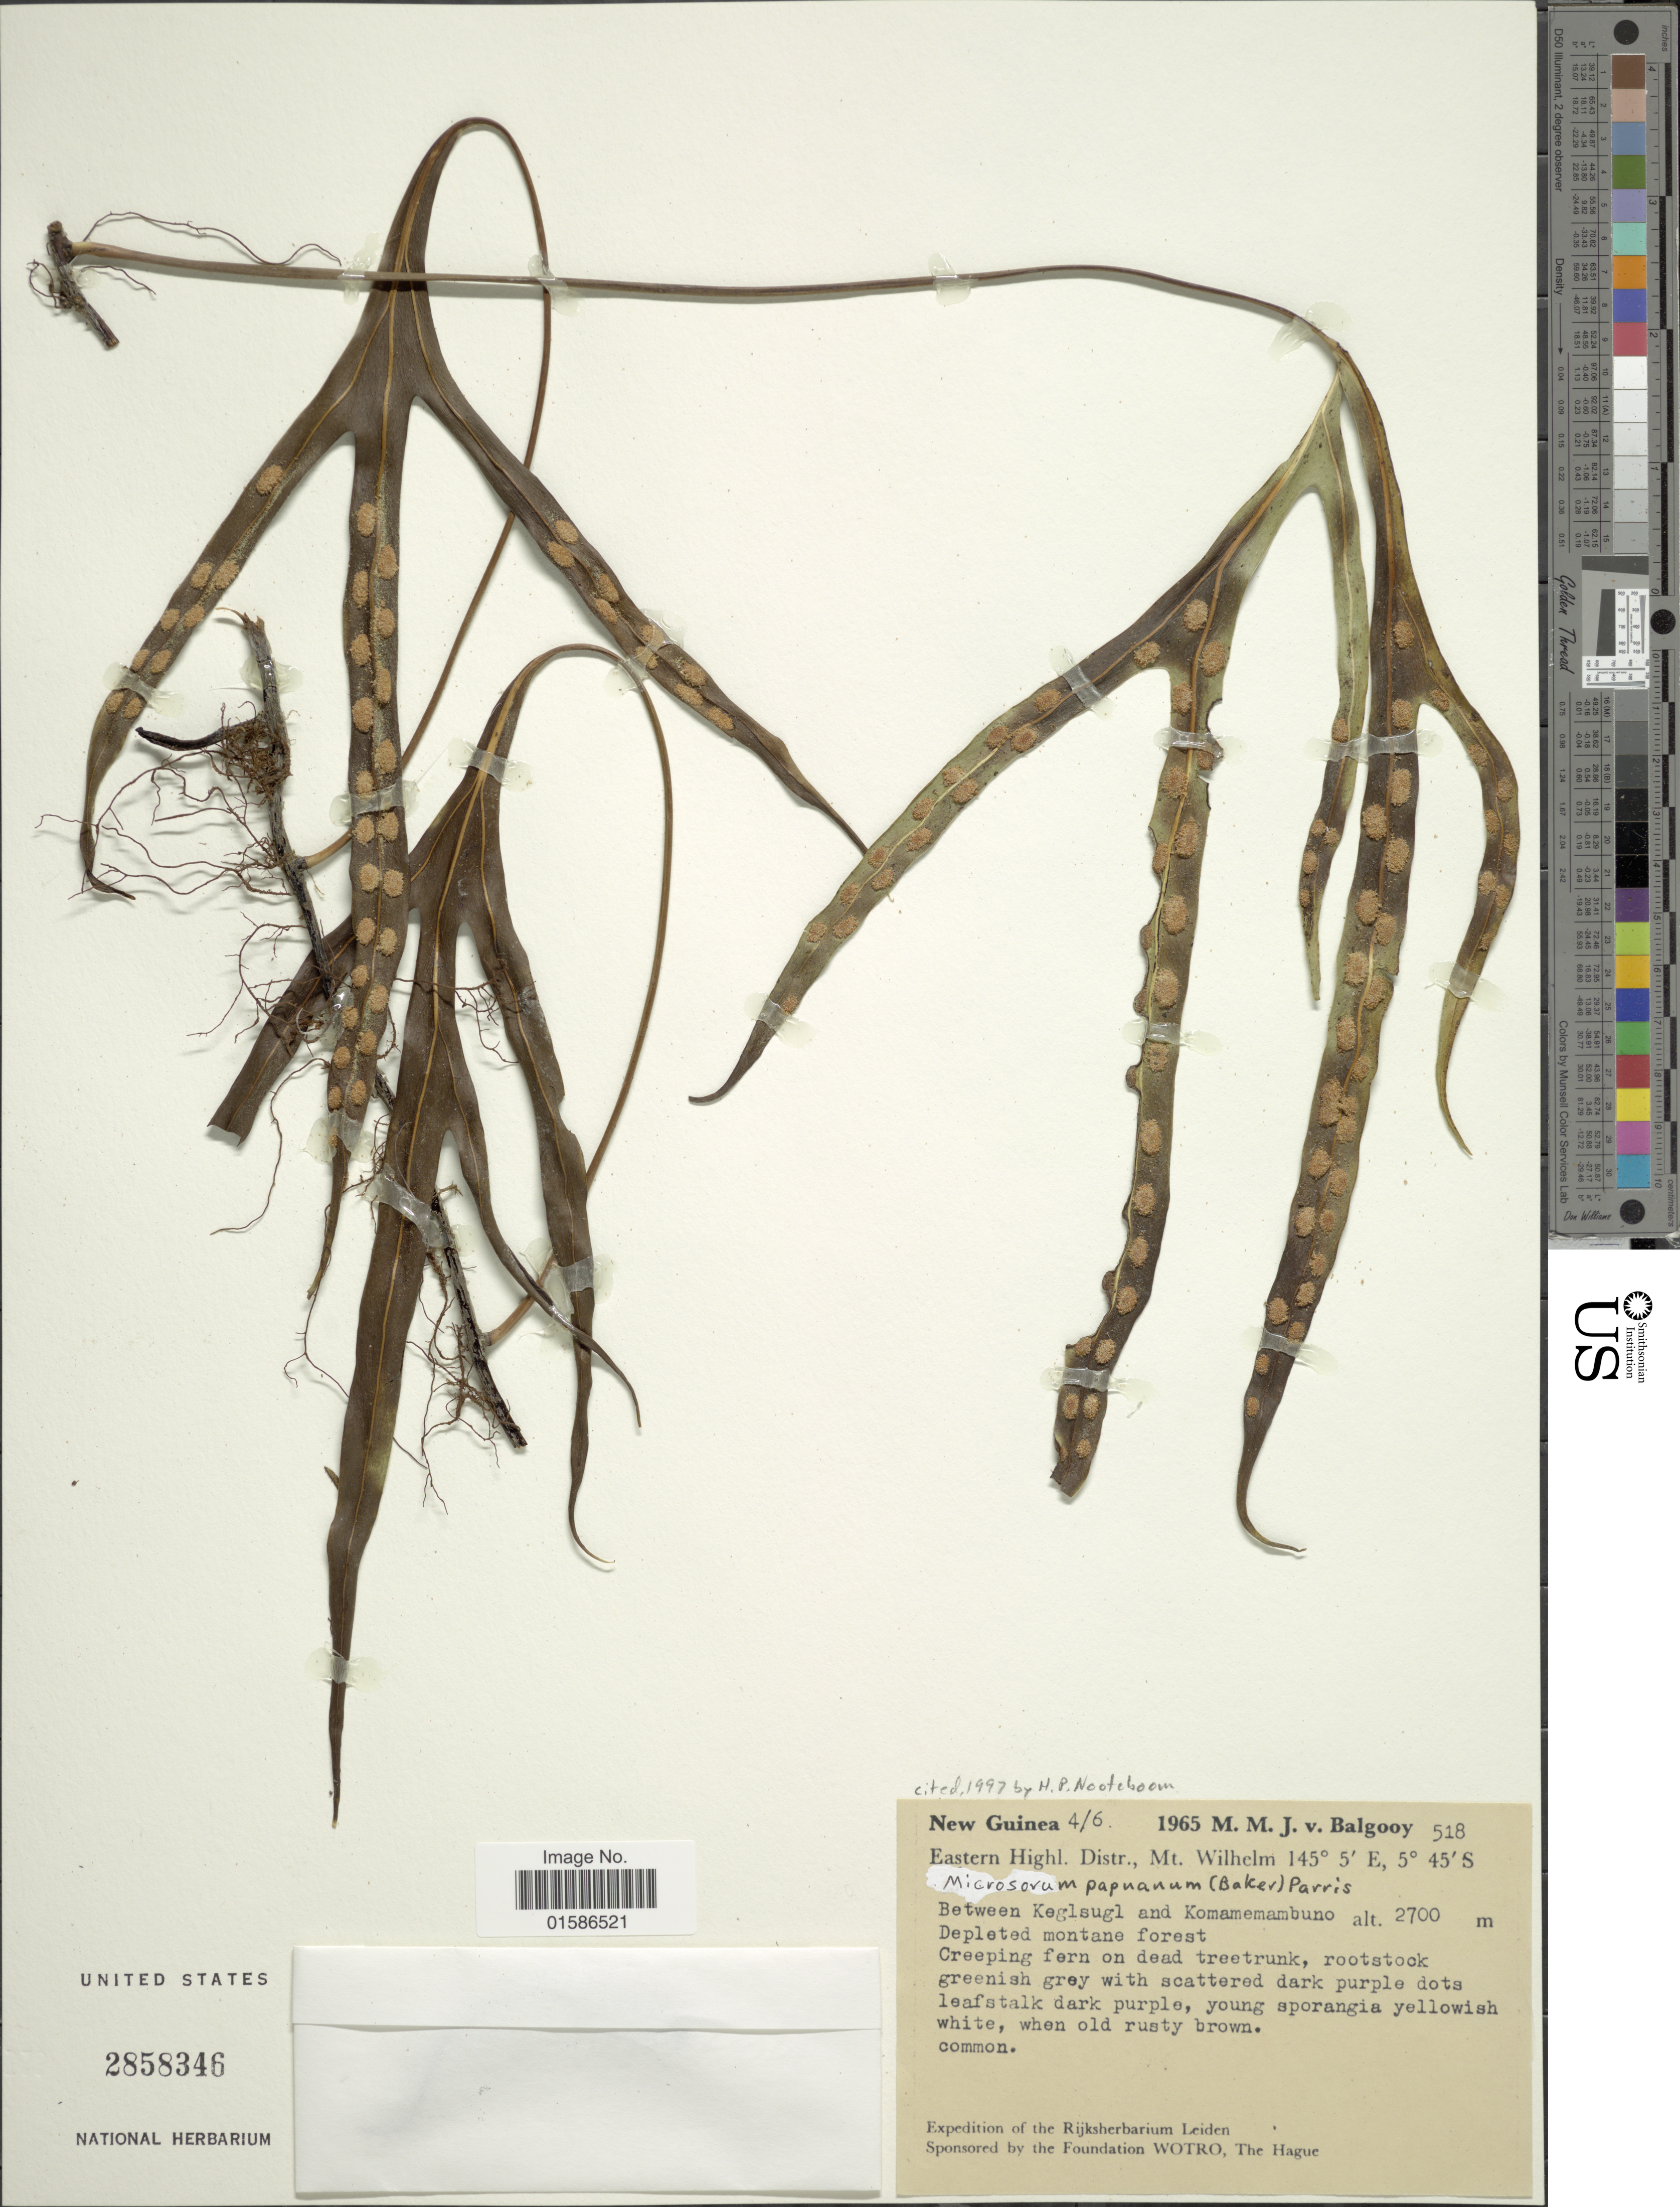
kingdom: Plantae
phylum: Tracheophyta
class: Polypodiopsida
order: Polypodiales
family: Polypodiaceae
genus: Microsorum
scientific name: Microsorum papuanum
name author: (Baker) Parris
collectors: M. M. van Balgooy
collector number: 518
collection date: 1965-06-04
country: Papua New Guinea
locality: New Guinea, eastern Highl. Distr., Mt Wilhelm, Between Keglsugl and Komamemambuno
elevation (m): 2700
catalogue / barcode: US 2858346